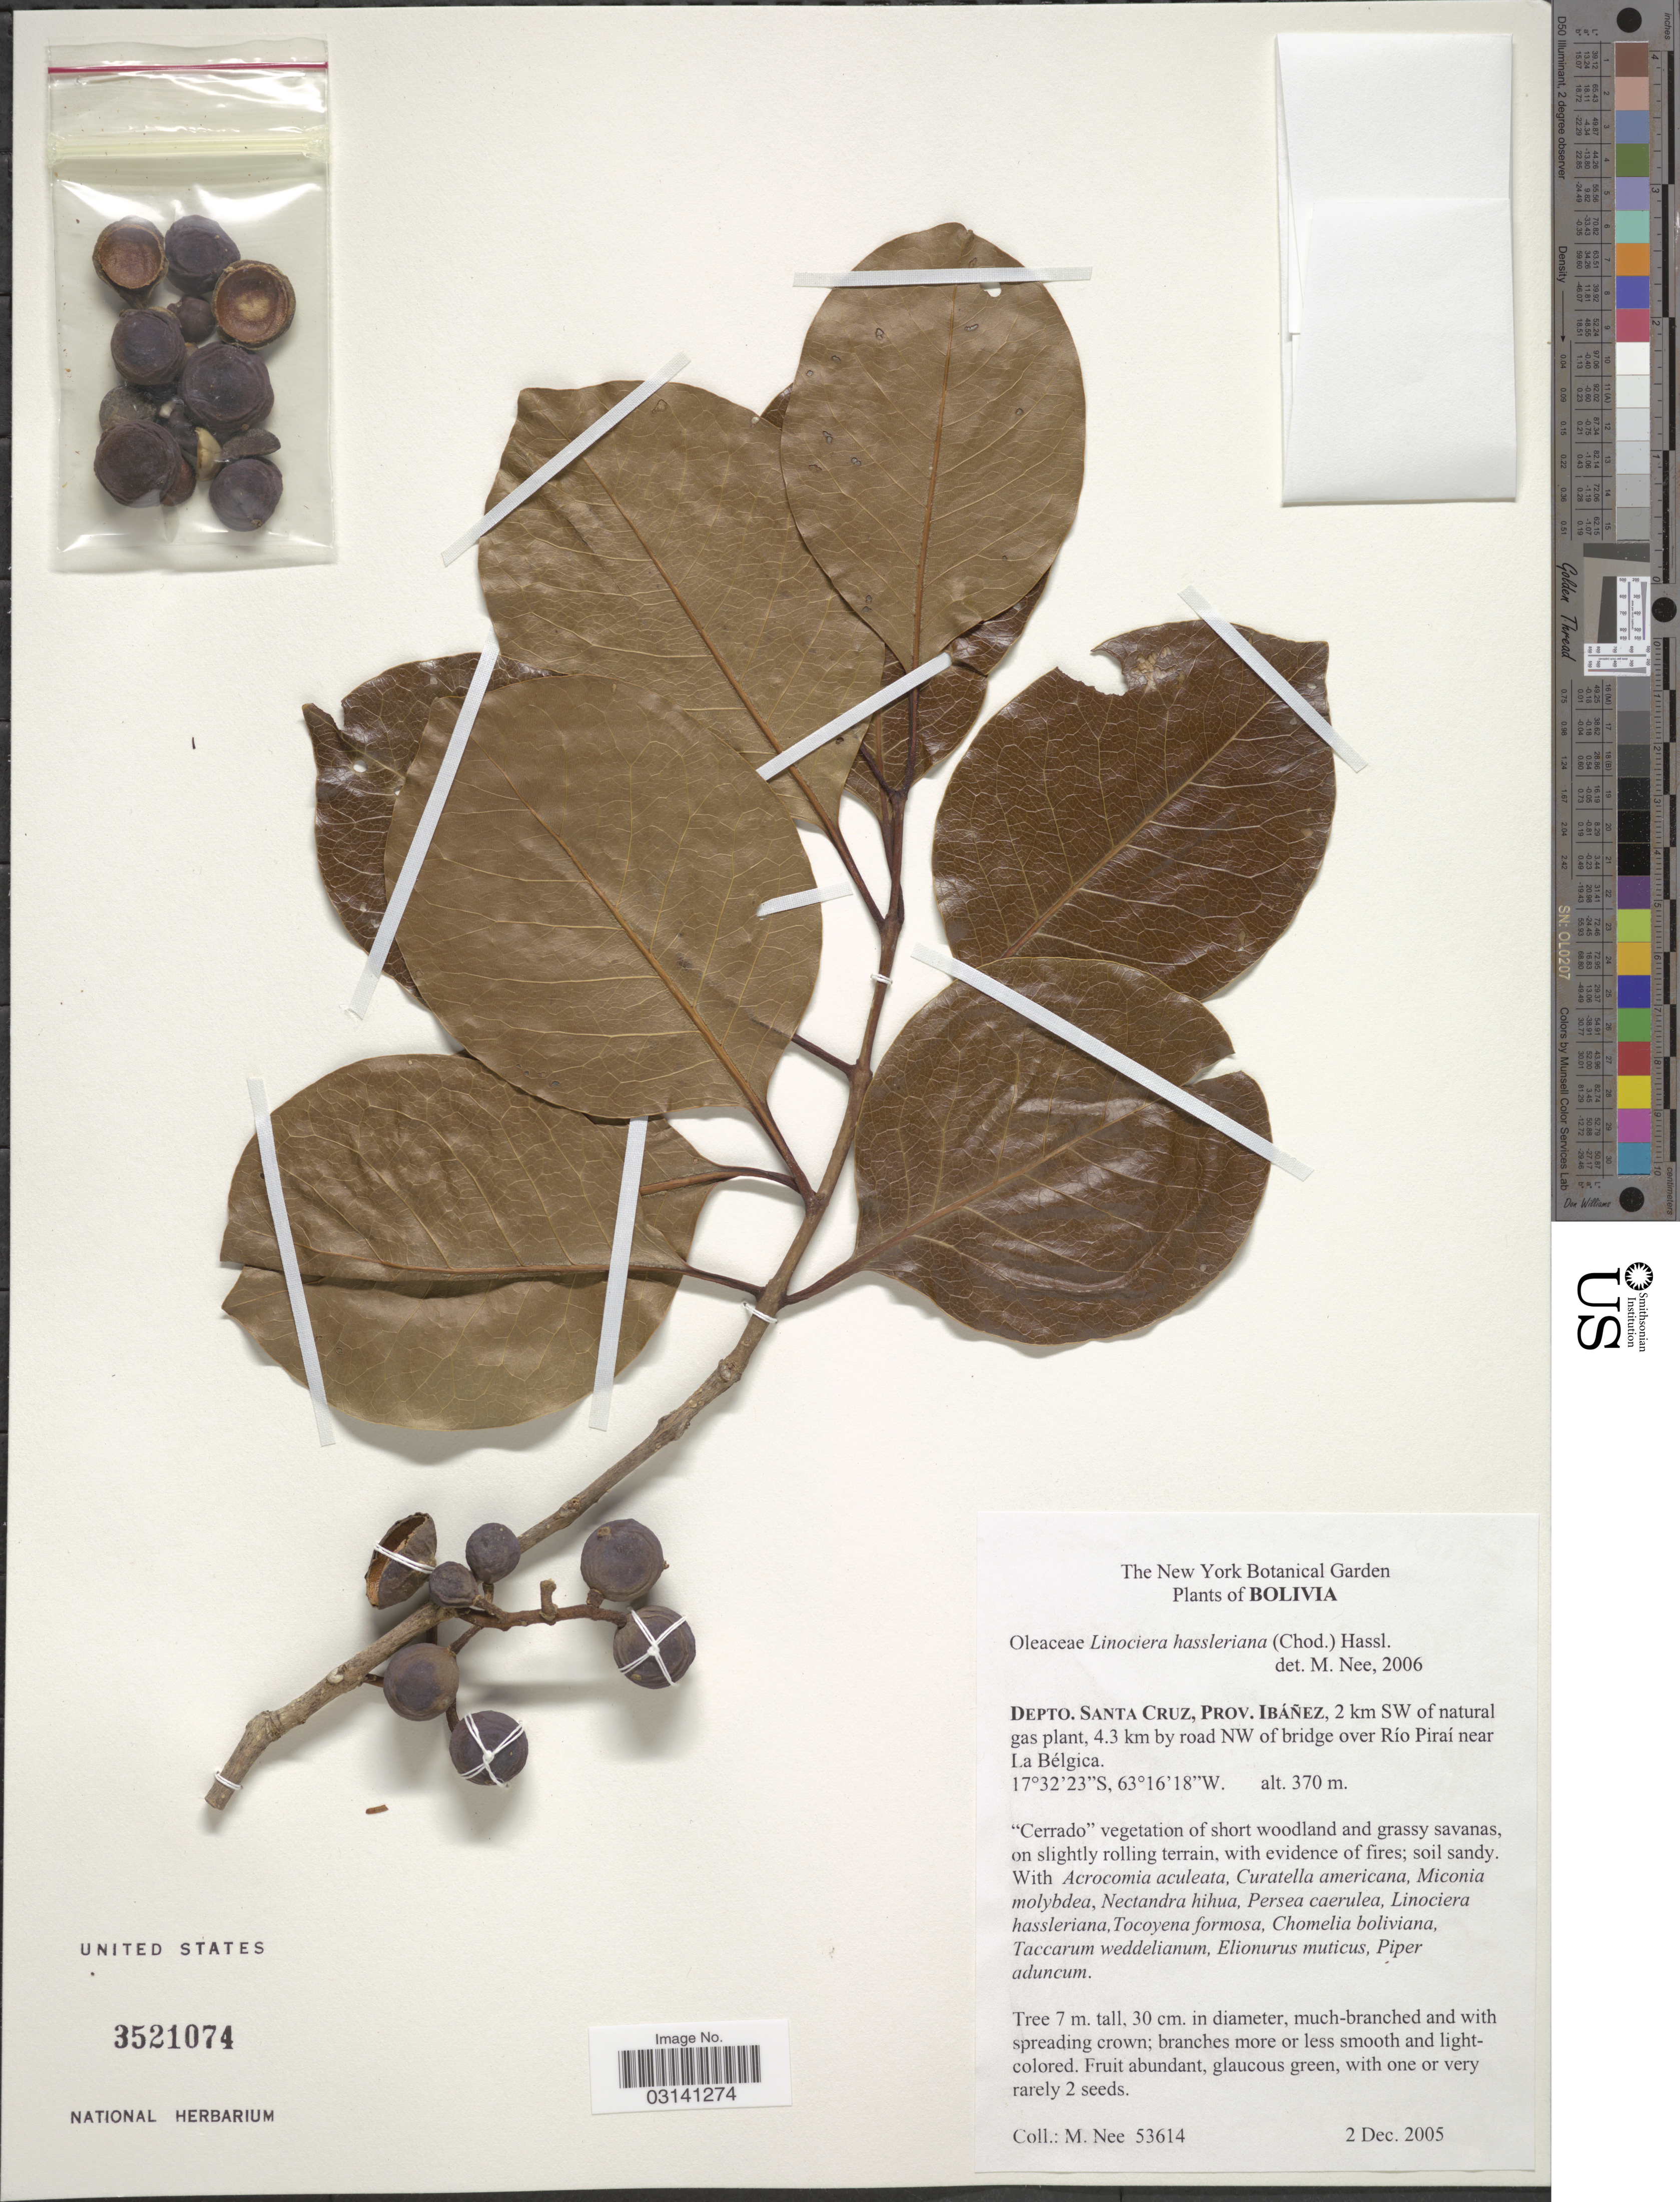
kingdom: Plantae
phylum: Tracheophyta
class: Magnoliopsida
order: Lamiales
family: Oleaceae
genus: Linociera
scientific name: Linociera hassleriana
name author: (Chodat) Hassl.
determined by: Nee, M.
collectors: M. Nee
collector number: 53614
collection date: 2005-12-02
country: Bolivia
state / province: Santa Cruz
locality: Depto. Santa Cruz, Prov. Ibáñez, 2 km SW of natural gas plant, 4.3 km by road NW of bridge over Río Piraí near La Bélgica.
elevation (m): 370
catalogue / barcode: US 3521074